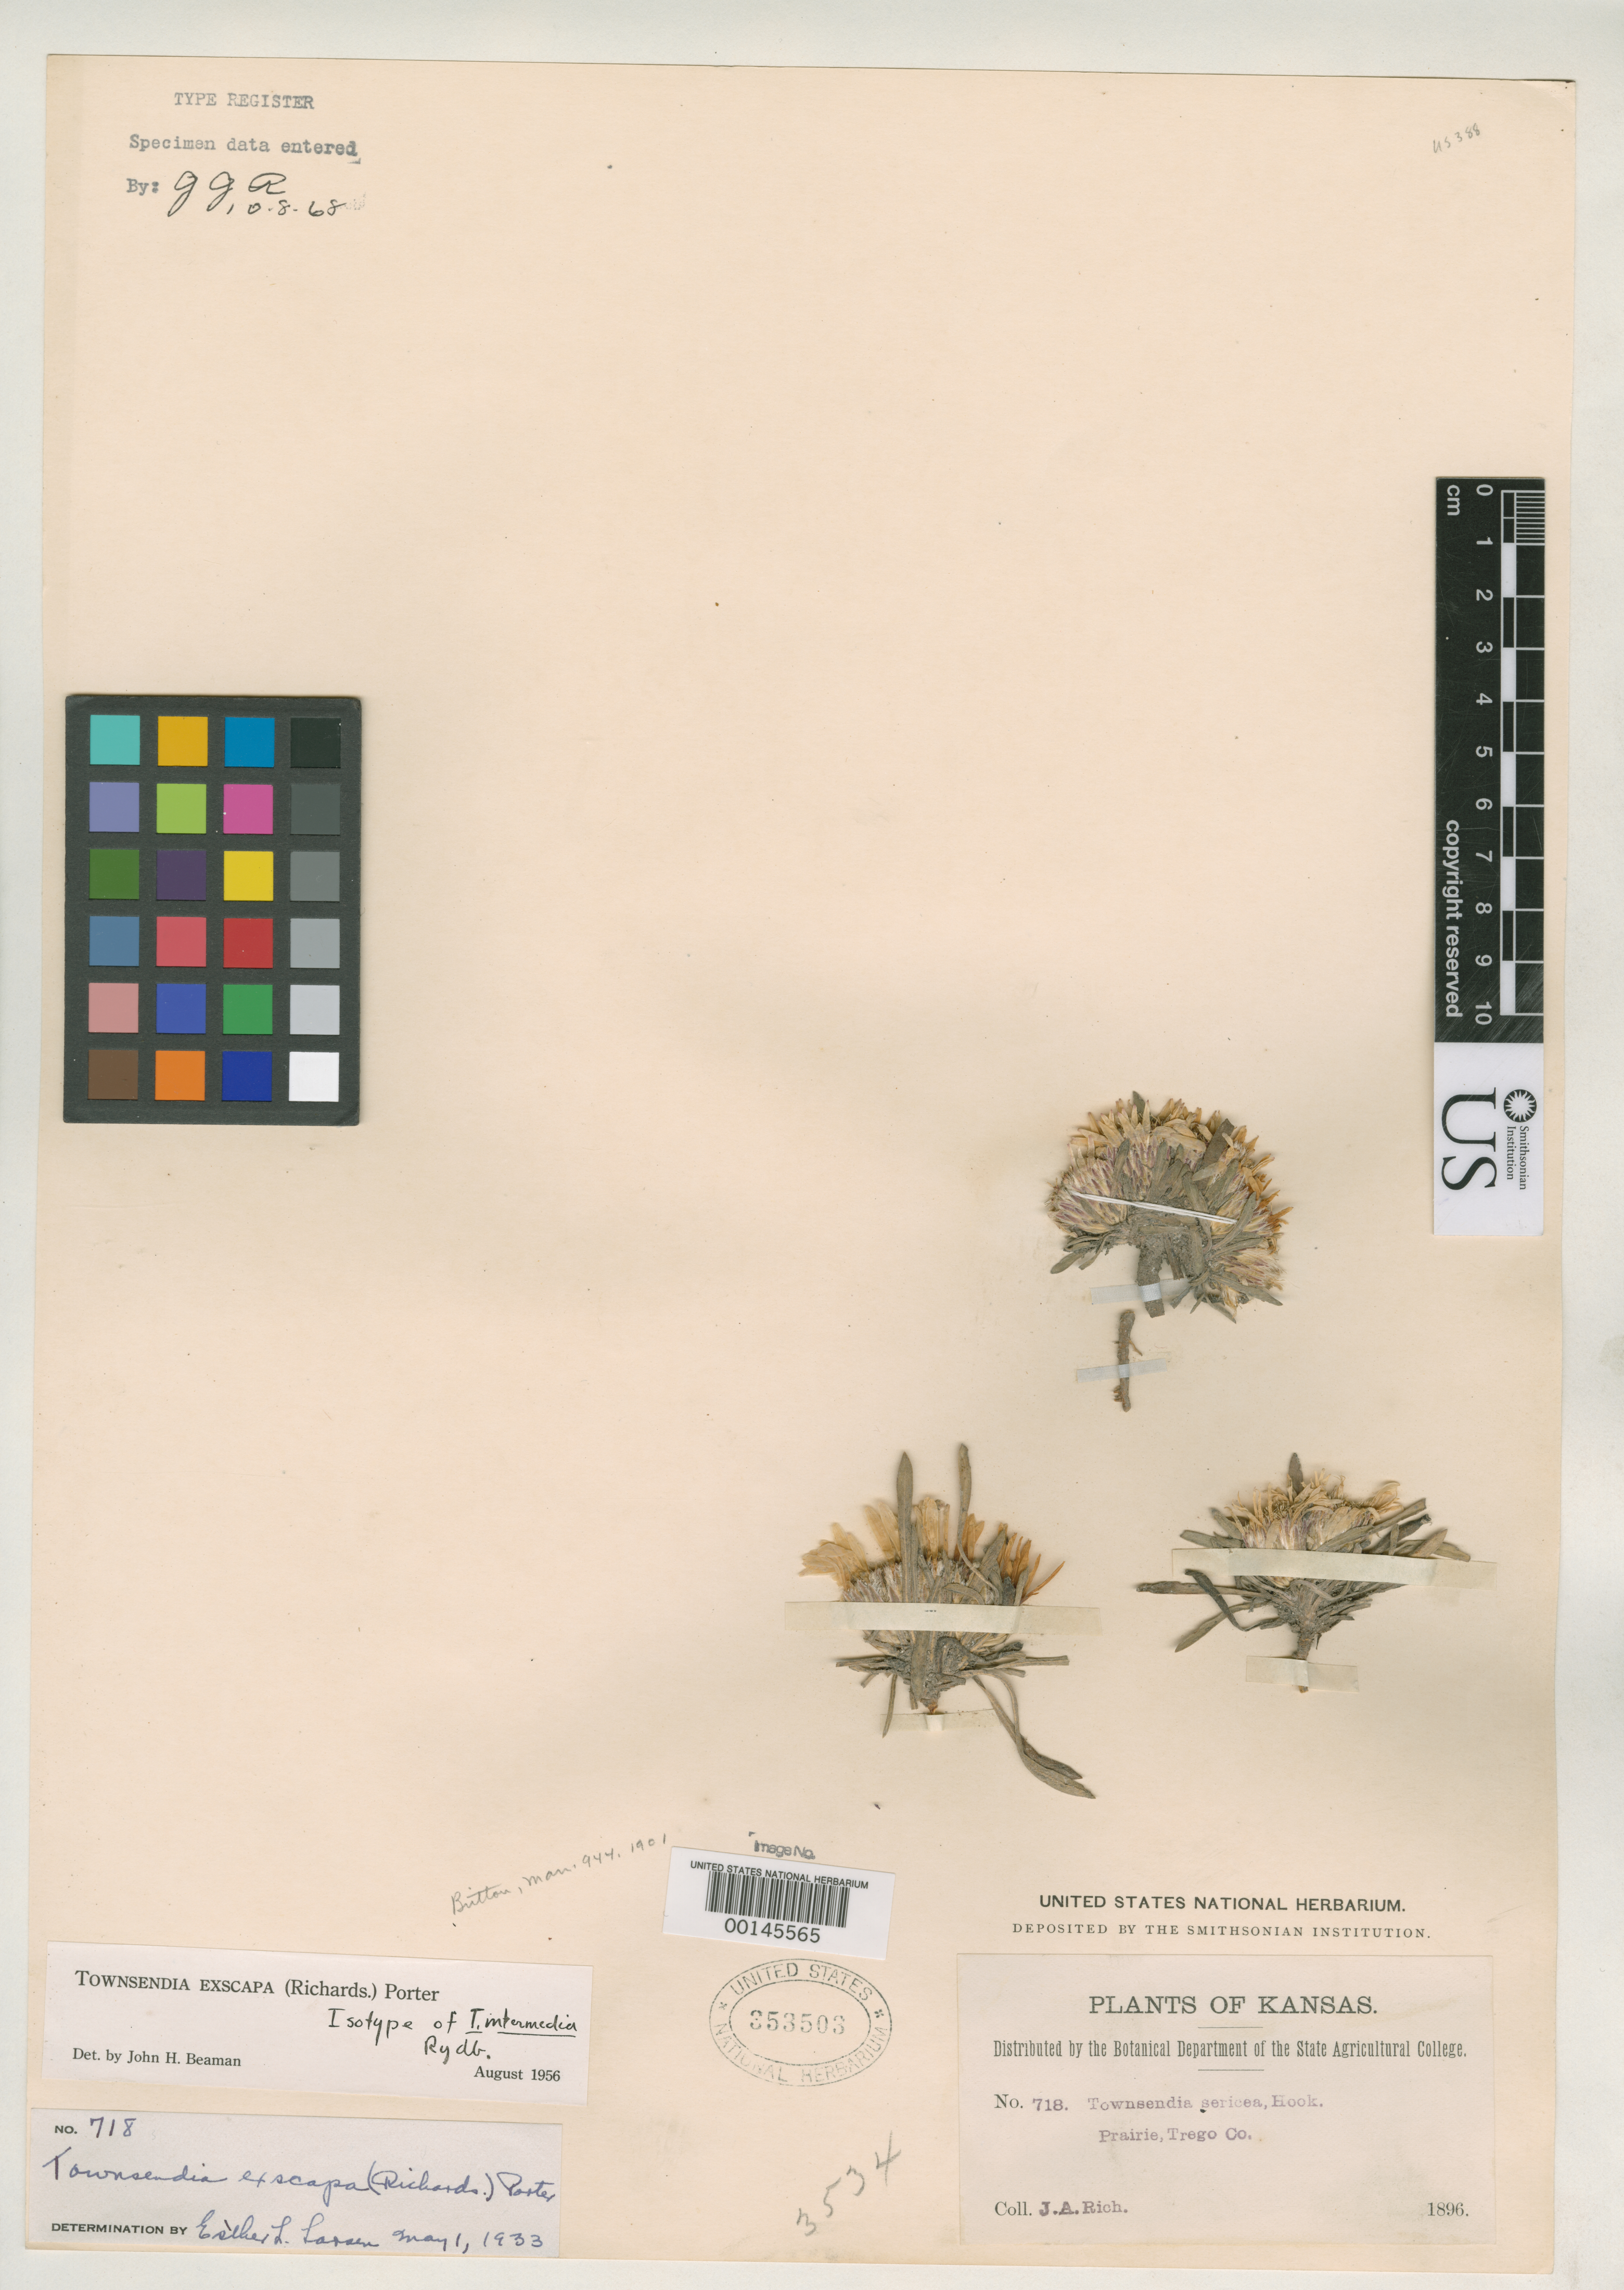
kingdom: Plantae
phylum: Tracheophyta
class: Magnoliopsida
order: Asterales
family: Asteraceae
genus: Townsendia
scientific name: Townsendia intermedia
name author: Rydb. in Britton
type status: Isotype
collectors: J. A. Rich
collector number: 718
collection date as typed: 1896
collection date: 1896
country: United States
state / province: Kansas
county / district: Trego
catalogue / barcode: US 353503